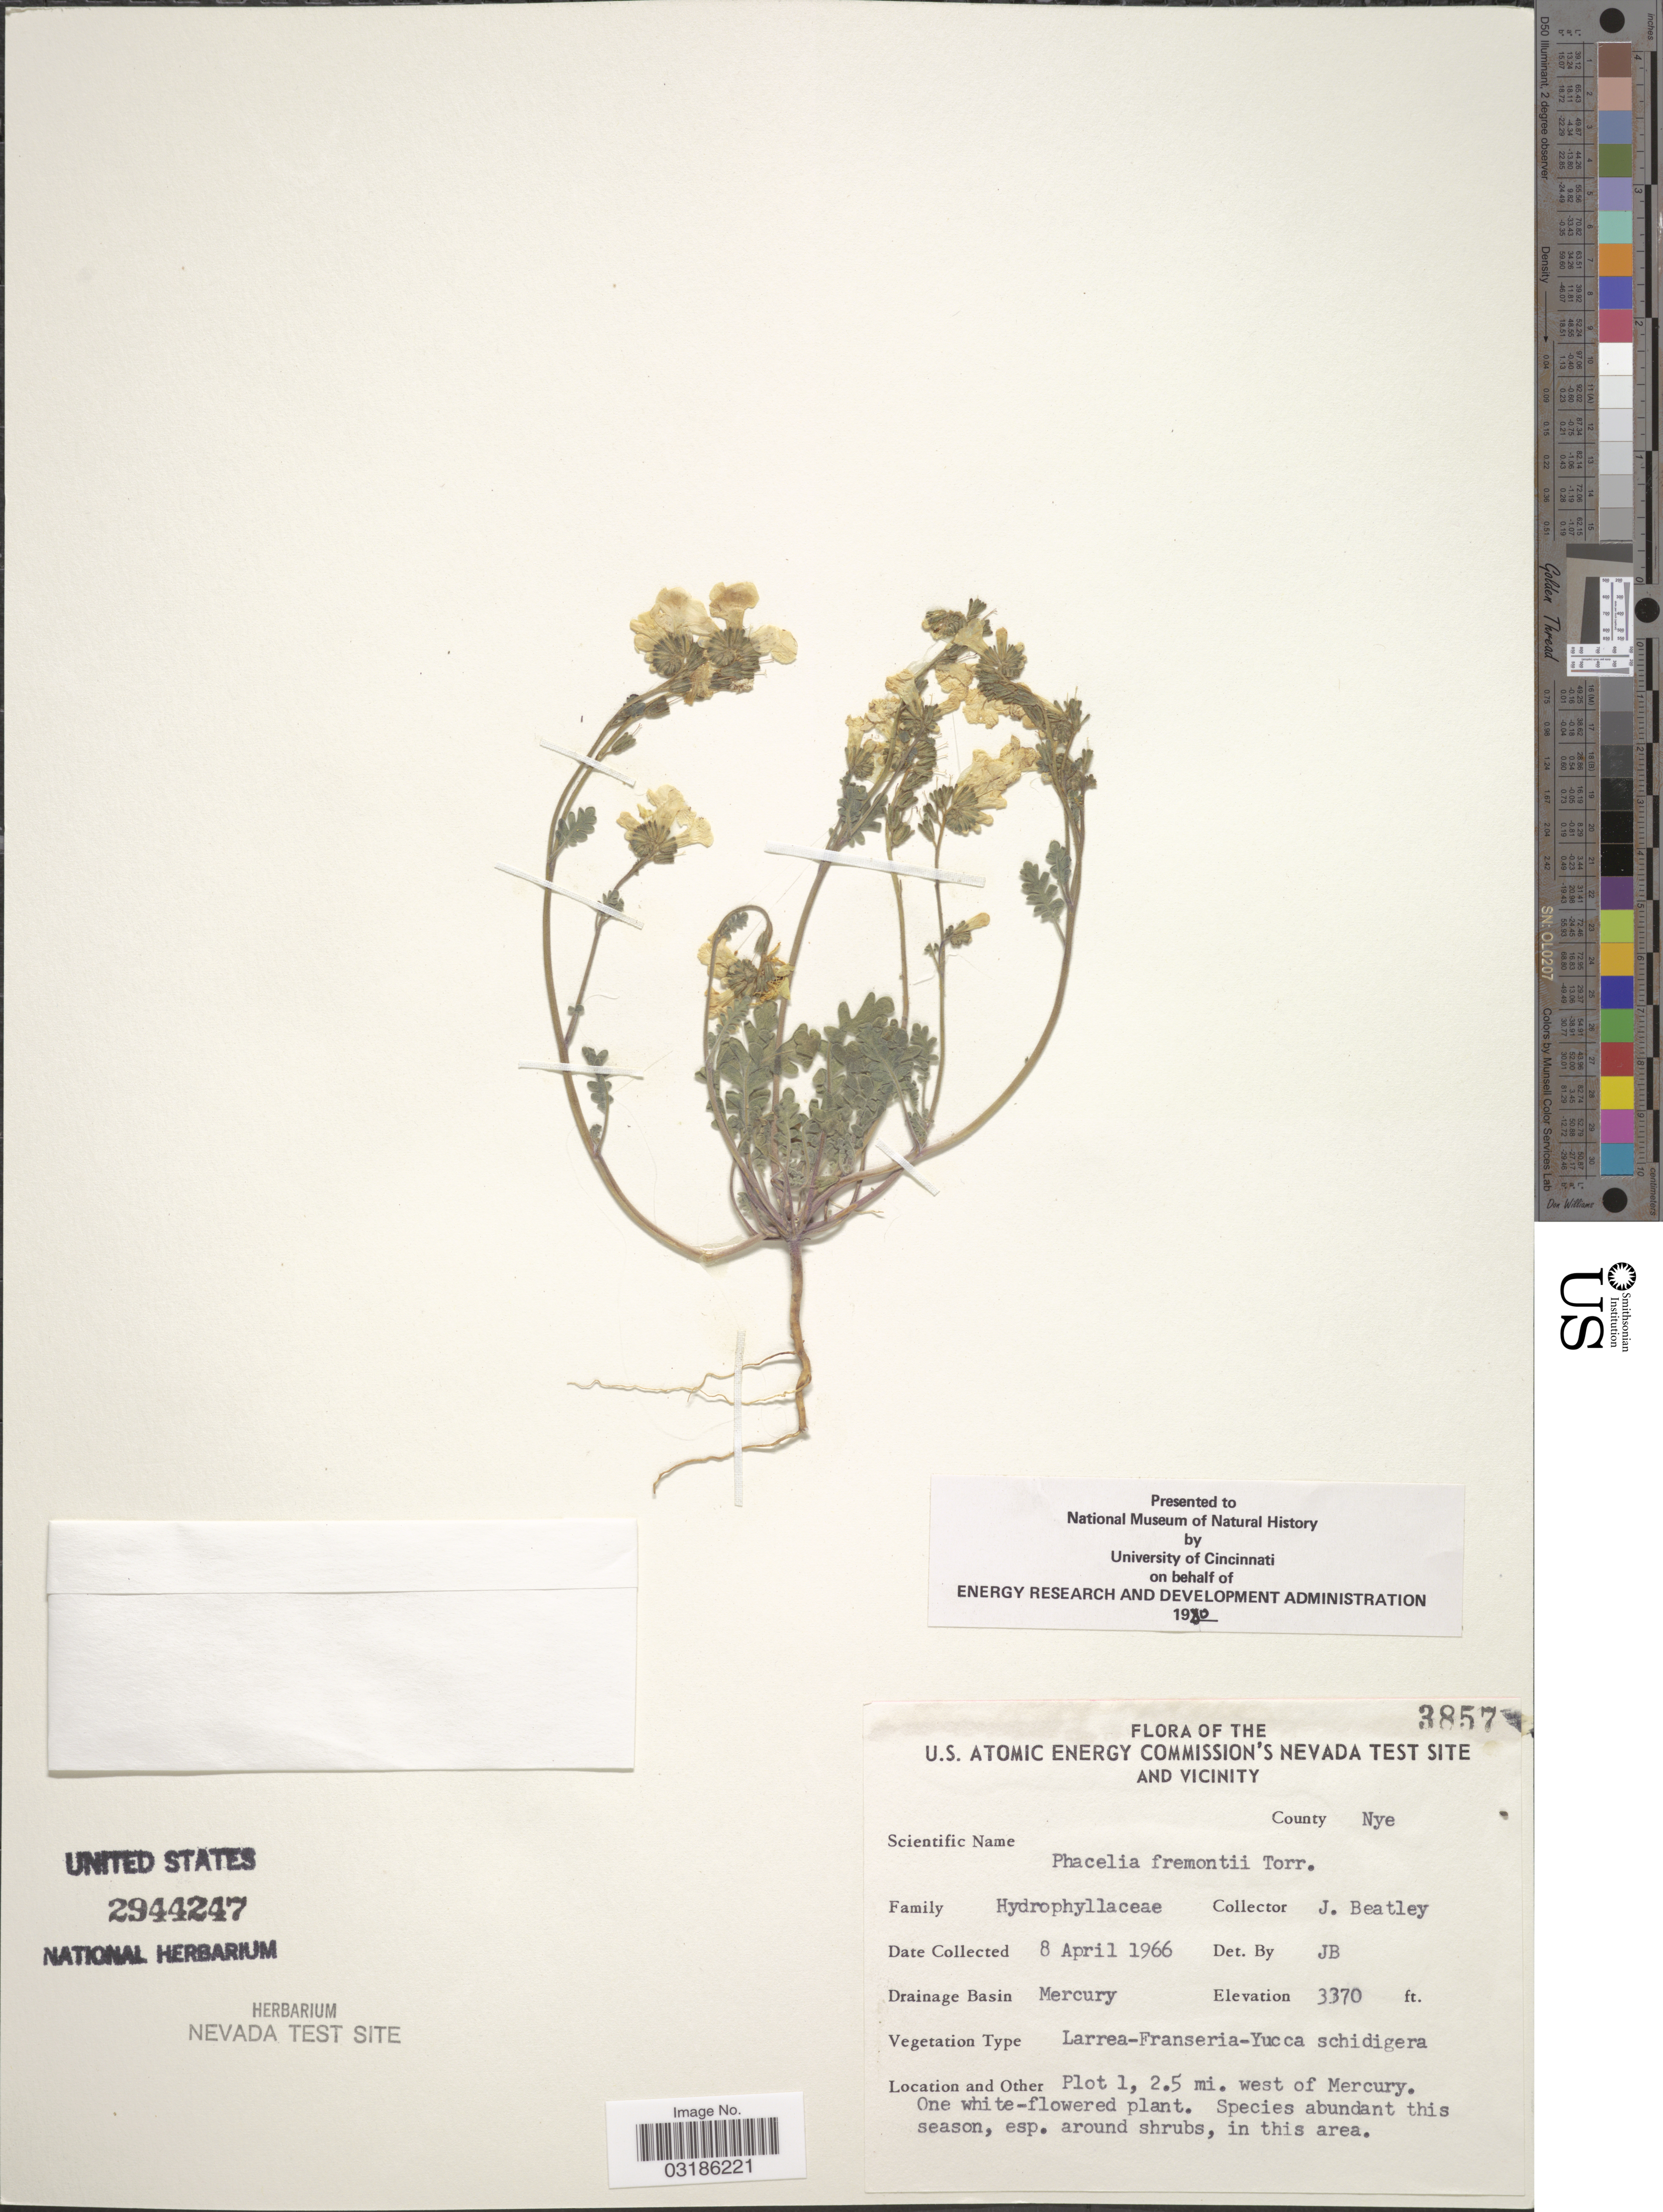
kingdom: Plantae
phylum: Tracheophyta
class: Magnoliopsida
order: Boraginales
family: Hydrophyllaceae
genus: Phacelia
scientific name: Phacelia fremontii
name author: Torr.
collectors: J. C. Beatley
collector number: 3857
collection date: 1966-04-08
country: United States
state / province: Nevada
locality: U.S. Atomic Energy Commission's Nevada Test Site and vicinity. County Nye. Drainage Basin Mercury. Plot 1, 2.5 mi. west of Mercury.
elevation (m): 1027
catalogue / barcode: US 2944247